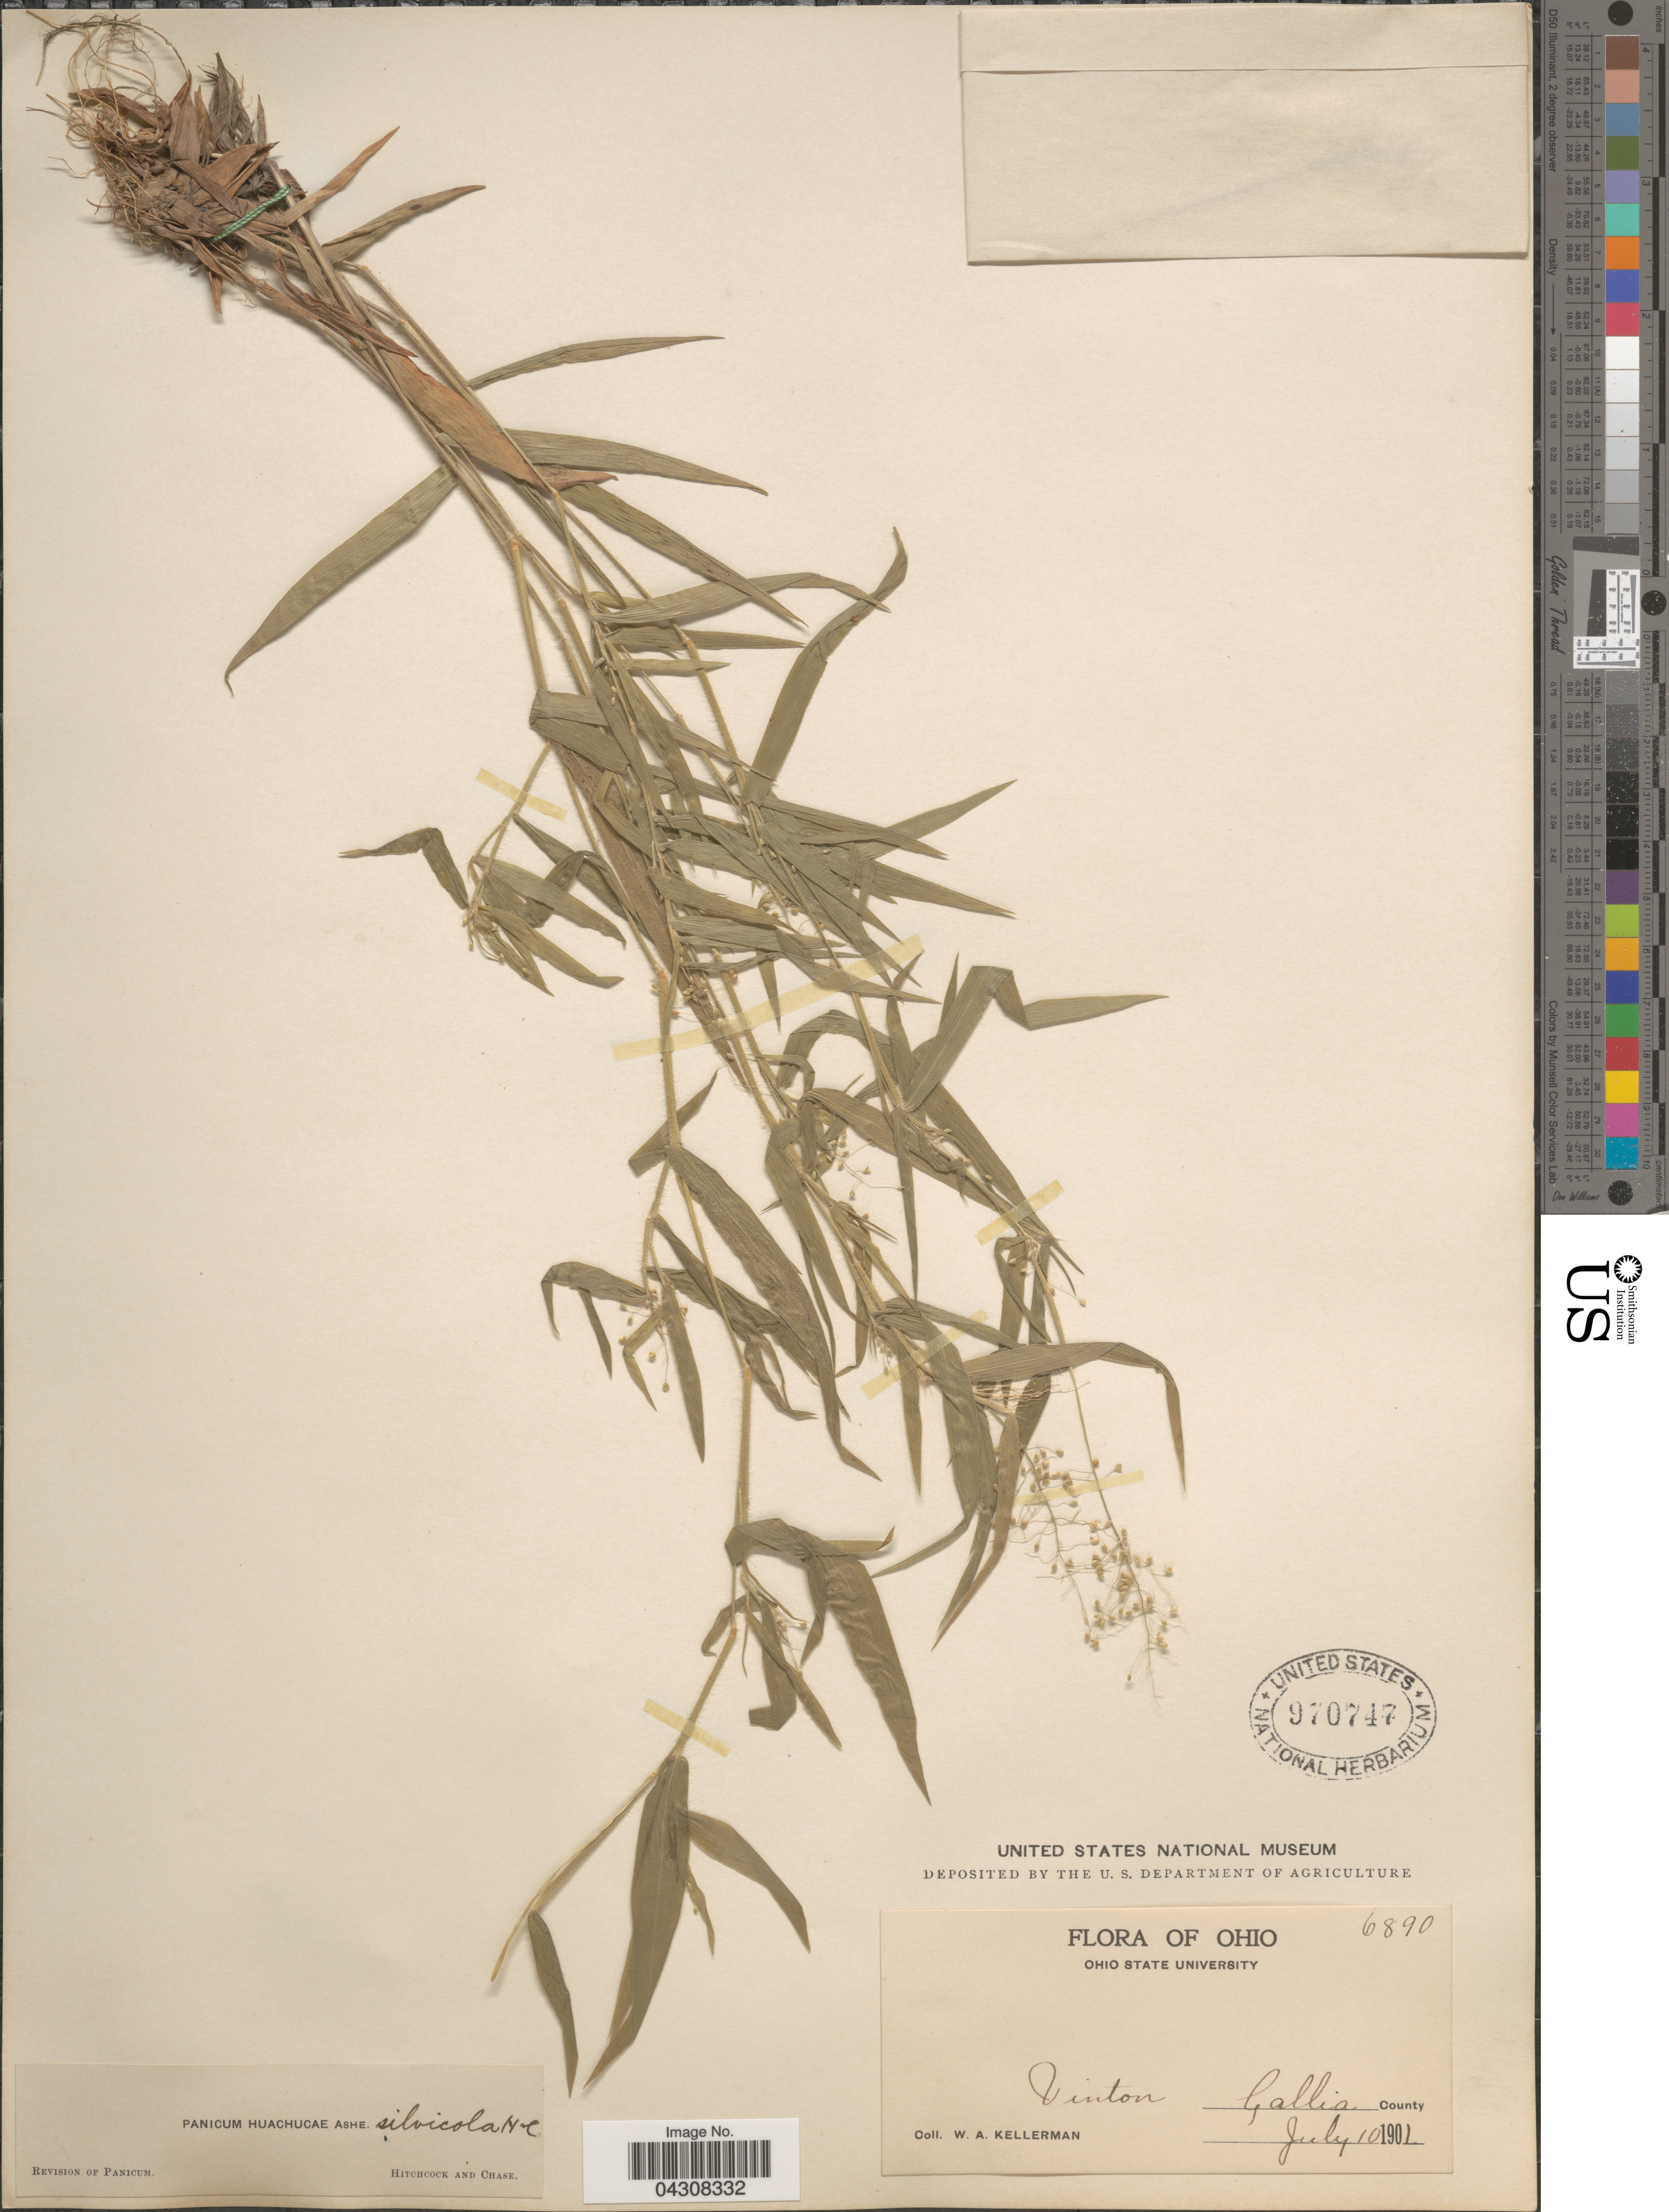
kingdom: Plantae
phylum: Tracheophyta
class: Liliopsida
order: Poales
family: Poaceae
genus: Dichanthelium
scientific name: Dichanthelium acuminatum var. acuminatum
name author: (Sw.) Gould & C.A. Clark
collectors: W. Kellerman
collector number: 6890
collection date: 1902-07-10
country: United States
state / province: Ohio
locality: Vinton Gallia County.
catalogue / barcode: US 970747